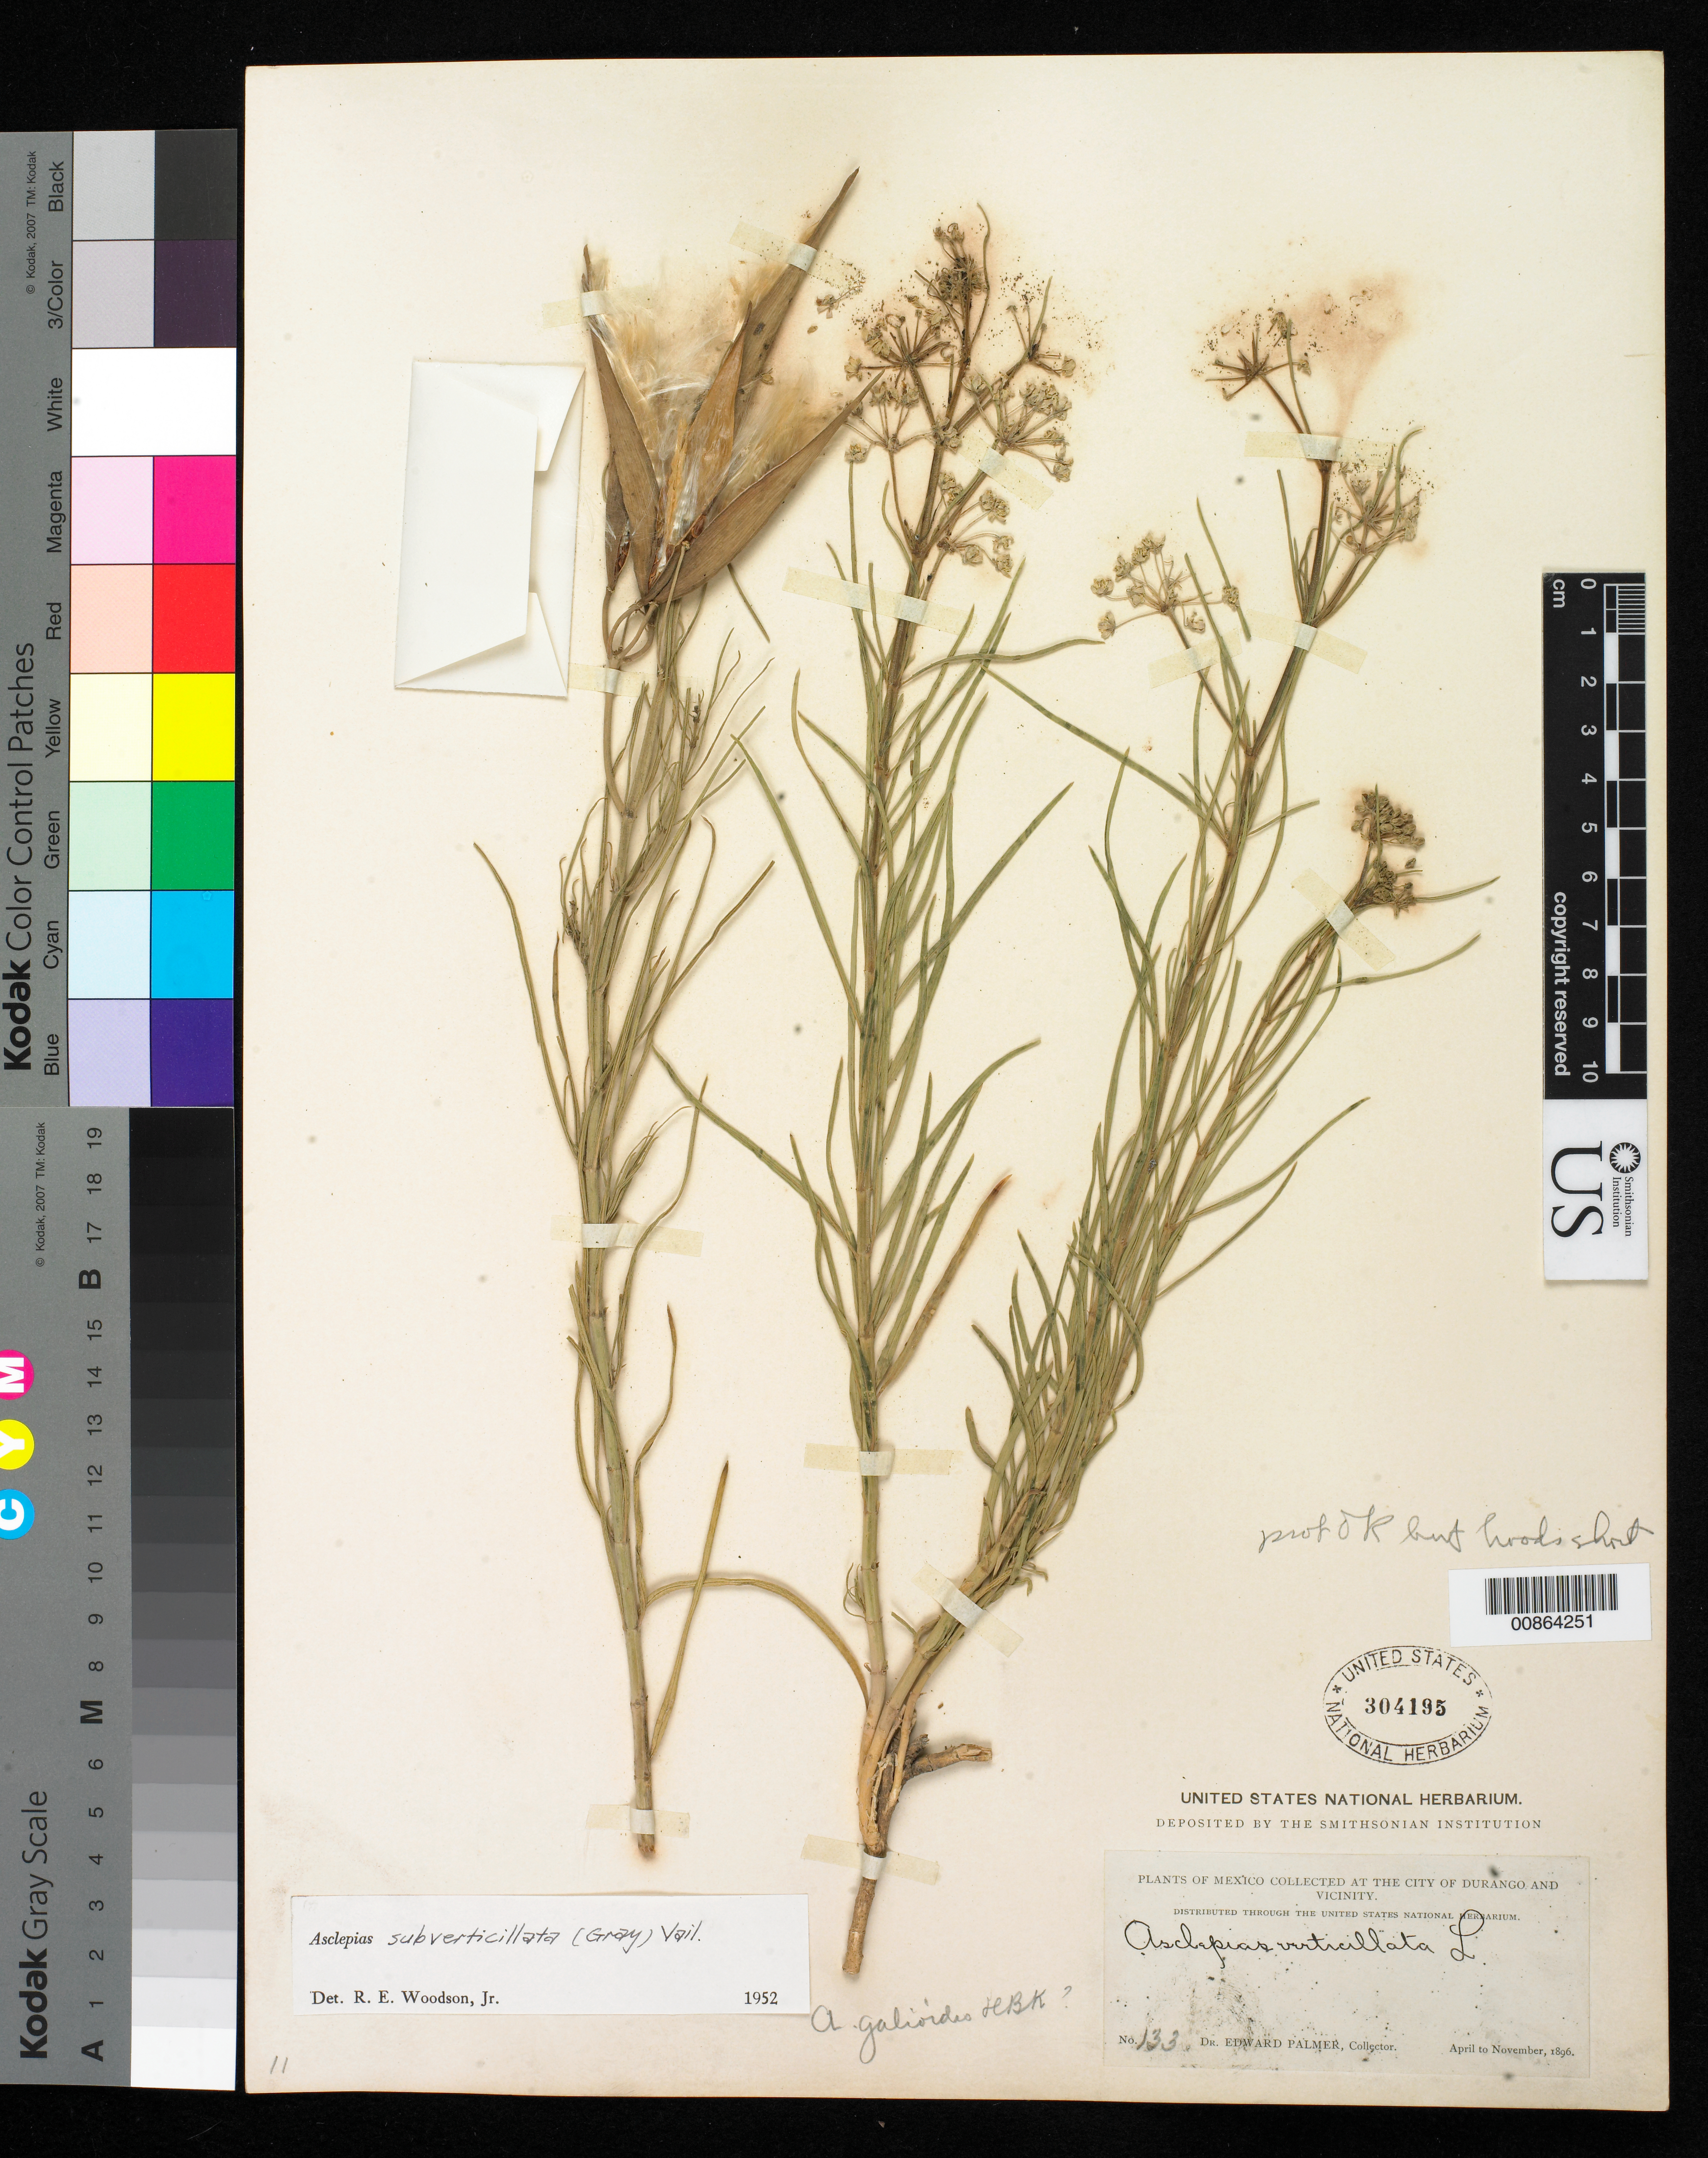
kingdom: Plantae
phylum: Tracheophyta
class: Magnoliopsida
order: Gentianales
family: Apocynaceae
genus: Asclepias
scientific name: Asclepias subverticillata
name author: (A. Gray) Vail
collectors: E. Palmer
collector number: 133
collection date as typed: Apr 1896 to -- Nov 1896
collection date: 1896-04/1896-11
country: Mexico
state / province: Durango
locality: City of Durango and vicinity.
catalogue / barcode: US 304195